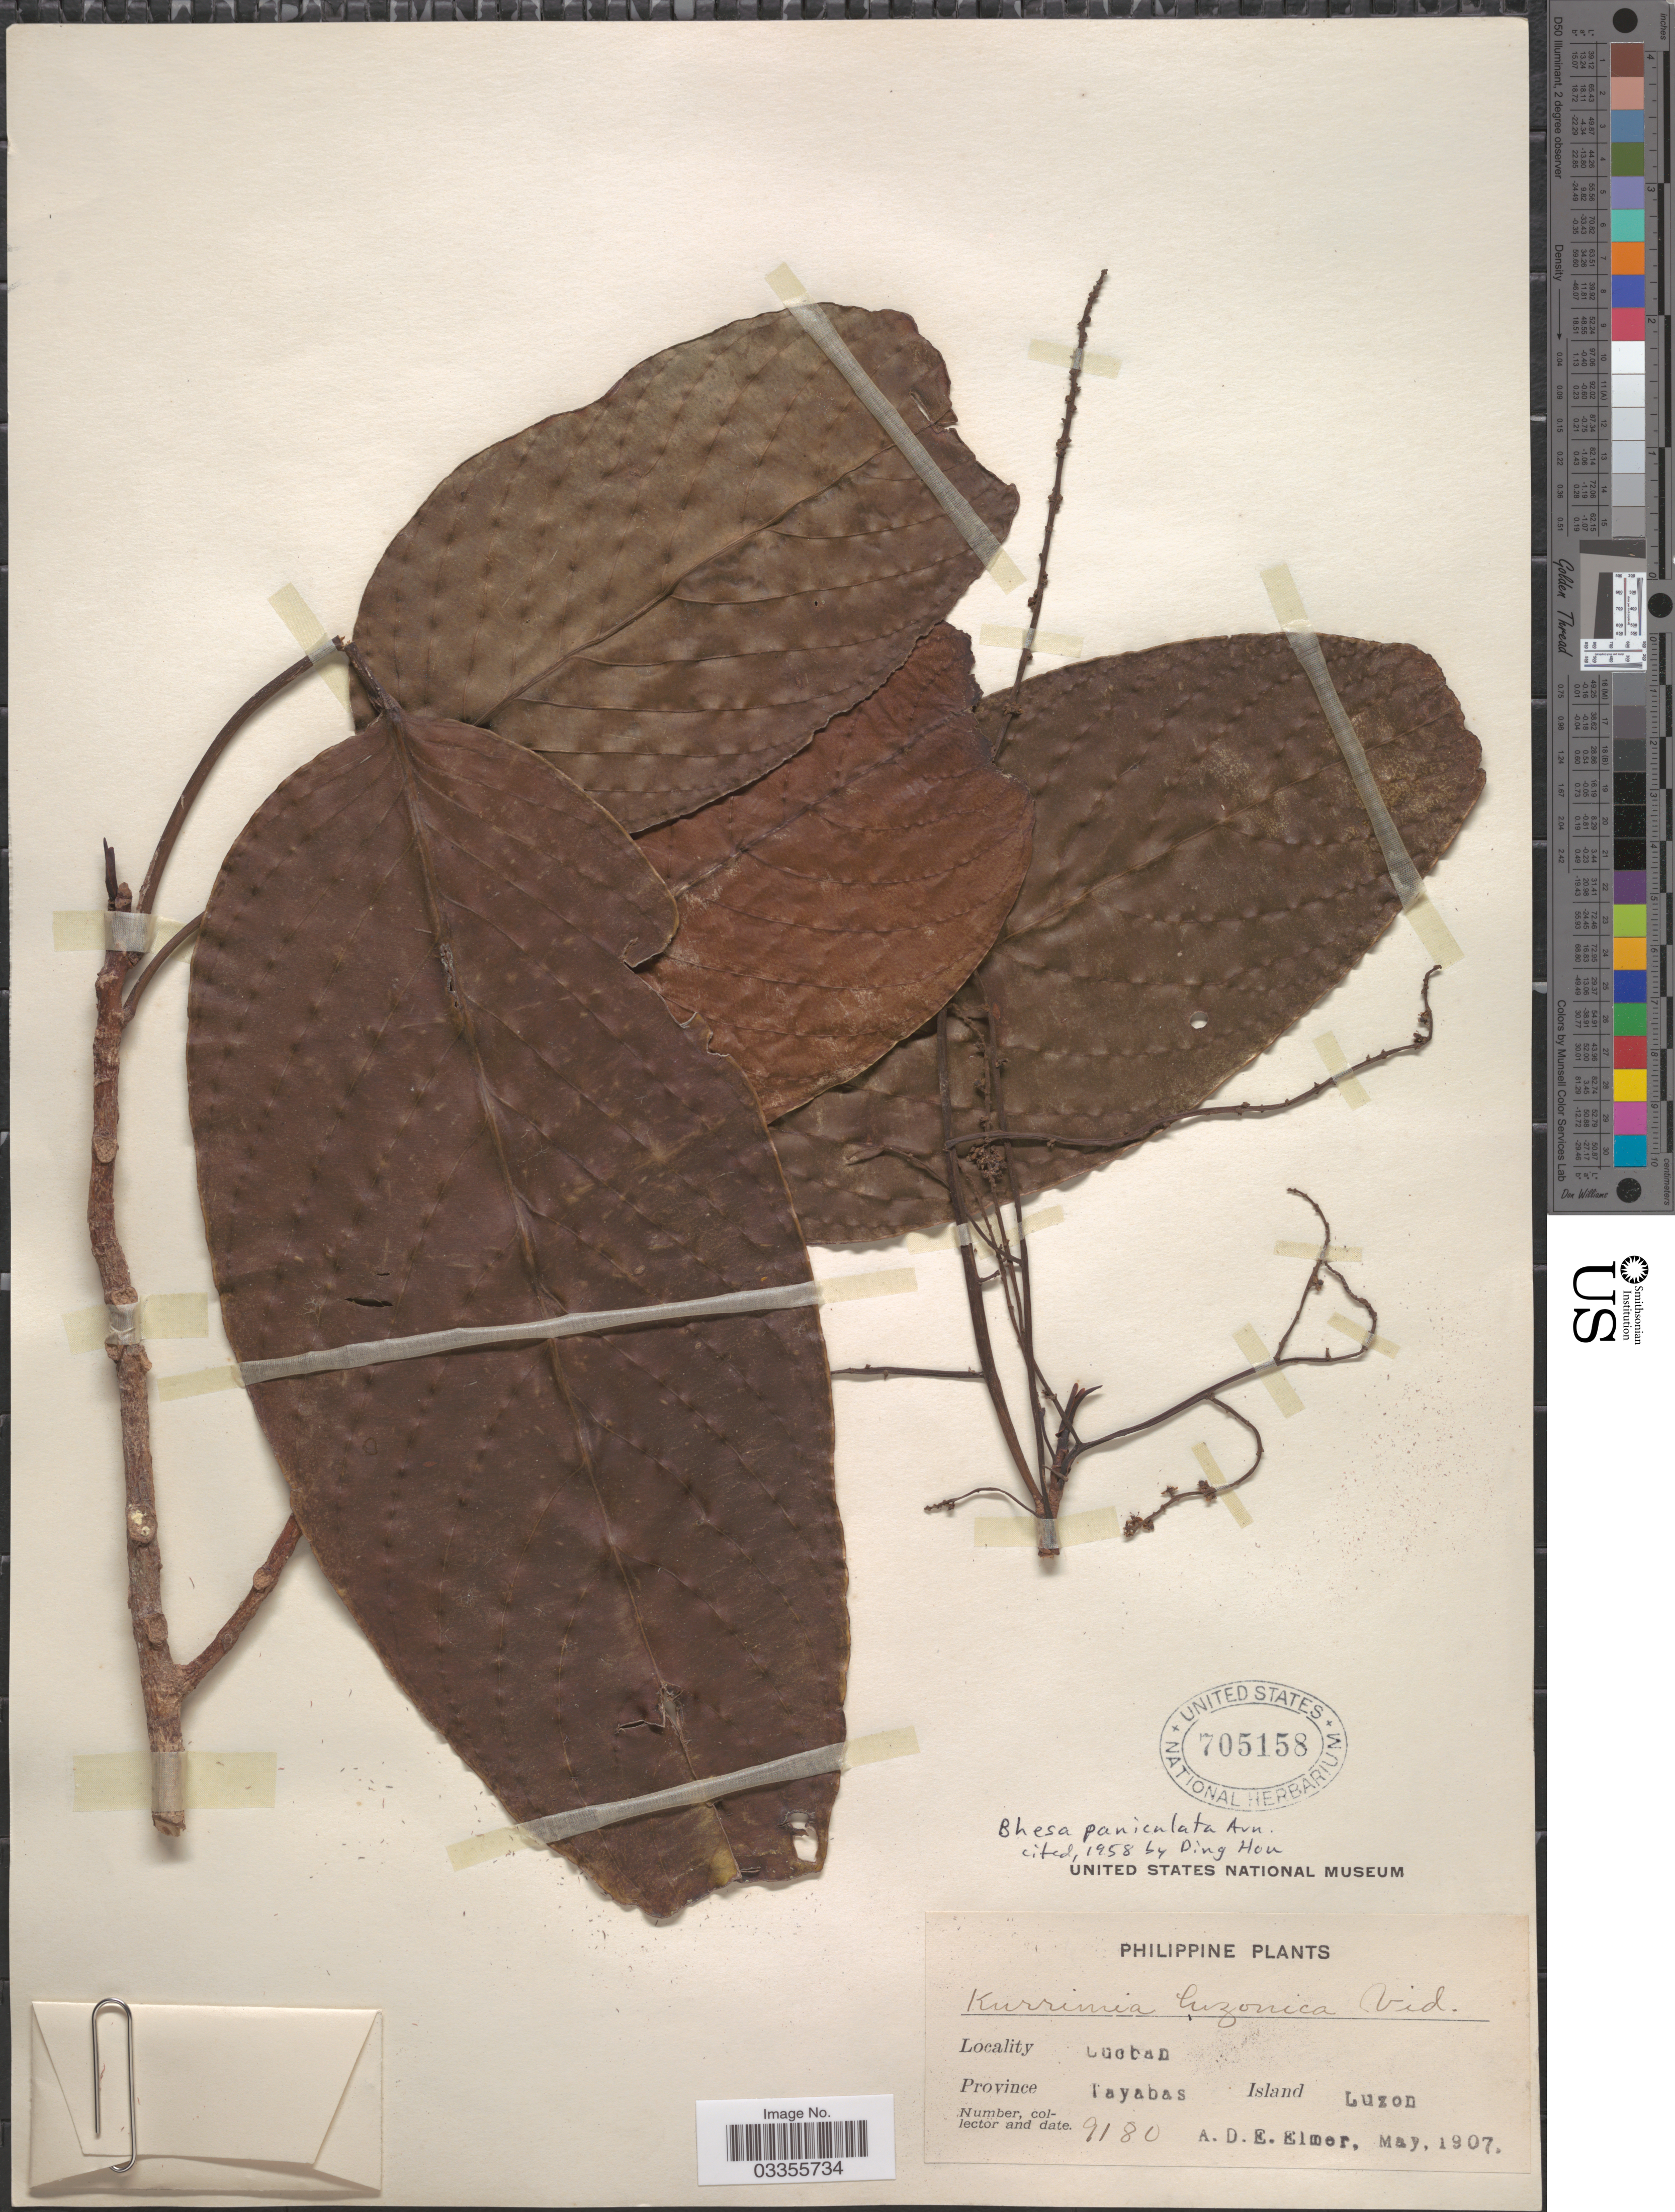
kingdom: Plantae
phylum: Tracheophyta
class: Magnoliopsida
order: Malpighiales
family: Centroplacaceae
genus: Bhesa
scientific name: Bhesa paniculata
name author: (Wall.) Arn.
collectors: A. D. E. Elmer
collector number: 9180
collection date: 1907-05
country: Philippines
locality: Lucban. Province Tayabas. Island Luzon.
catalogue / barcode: US 705158